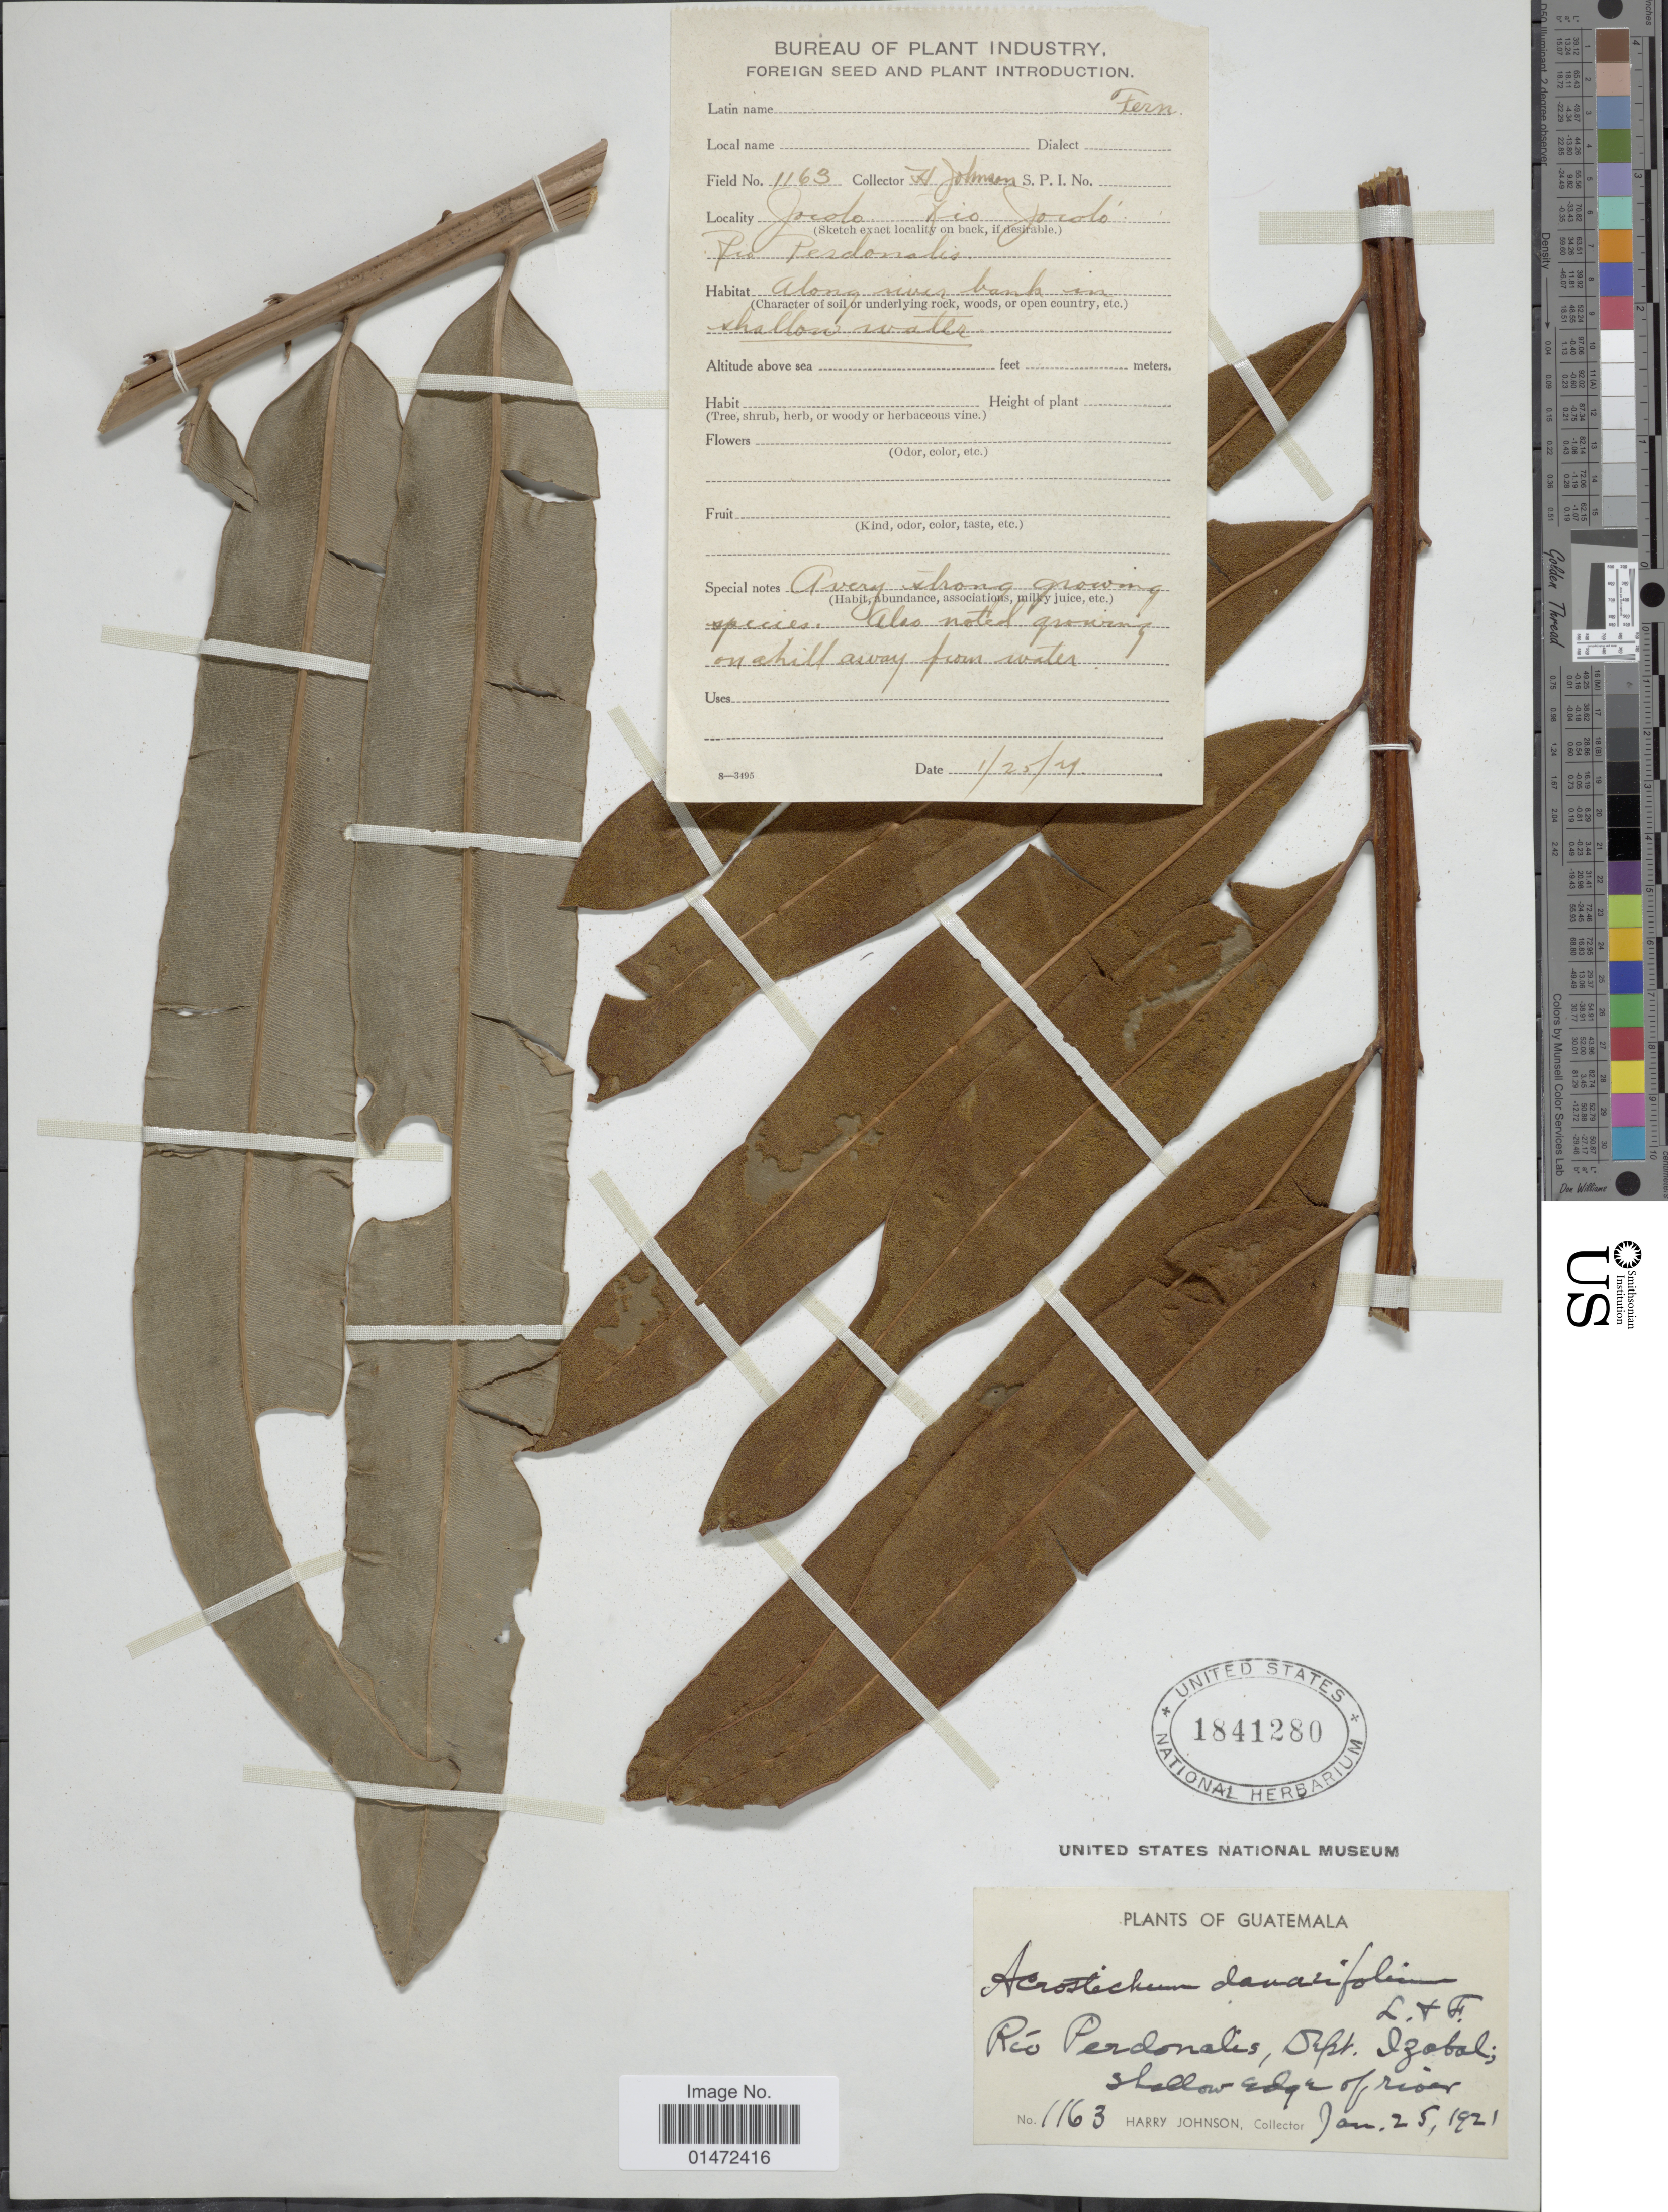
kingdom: Plantae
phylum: Tracheophyta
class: Polypodiopsida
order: Polypodiales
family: Pteridaceae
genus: Acrostichum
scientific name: Acrostichum danaeifolium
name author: Langsd. & Fisch.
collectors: H. Johnson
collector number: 1163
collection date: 1921-01-25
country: Guatemala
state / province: Izabal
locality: Río Perdonalis, shallow edge of river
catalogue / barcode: US 1841280